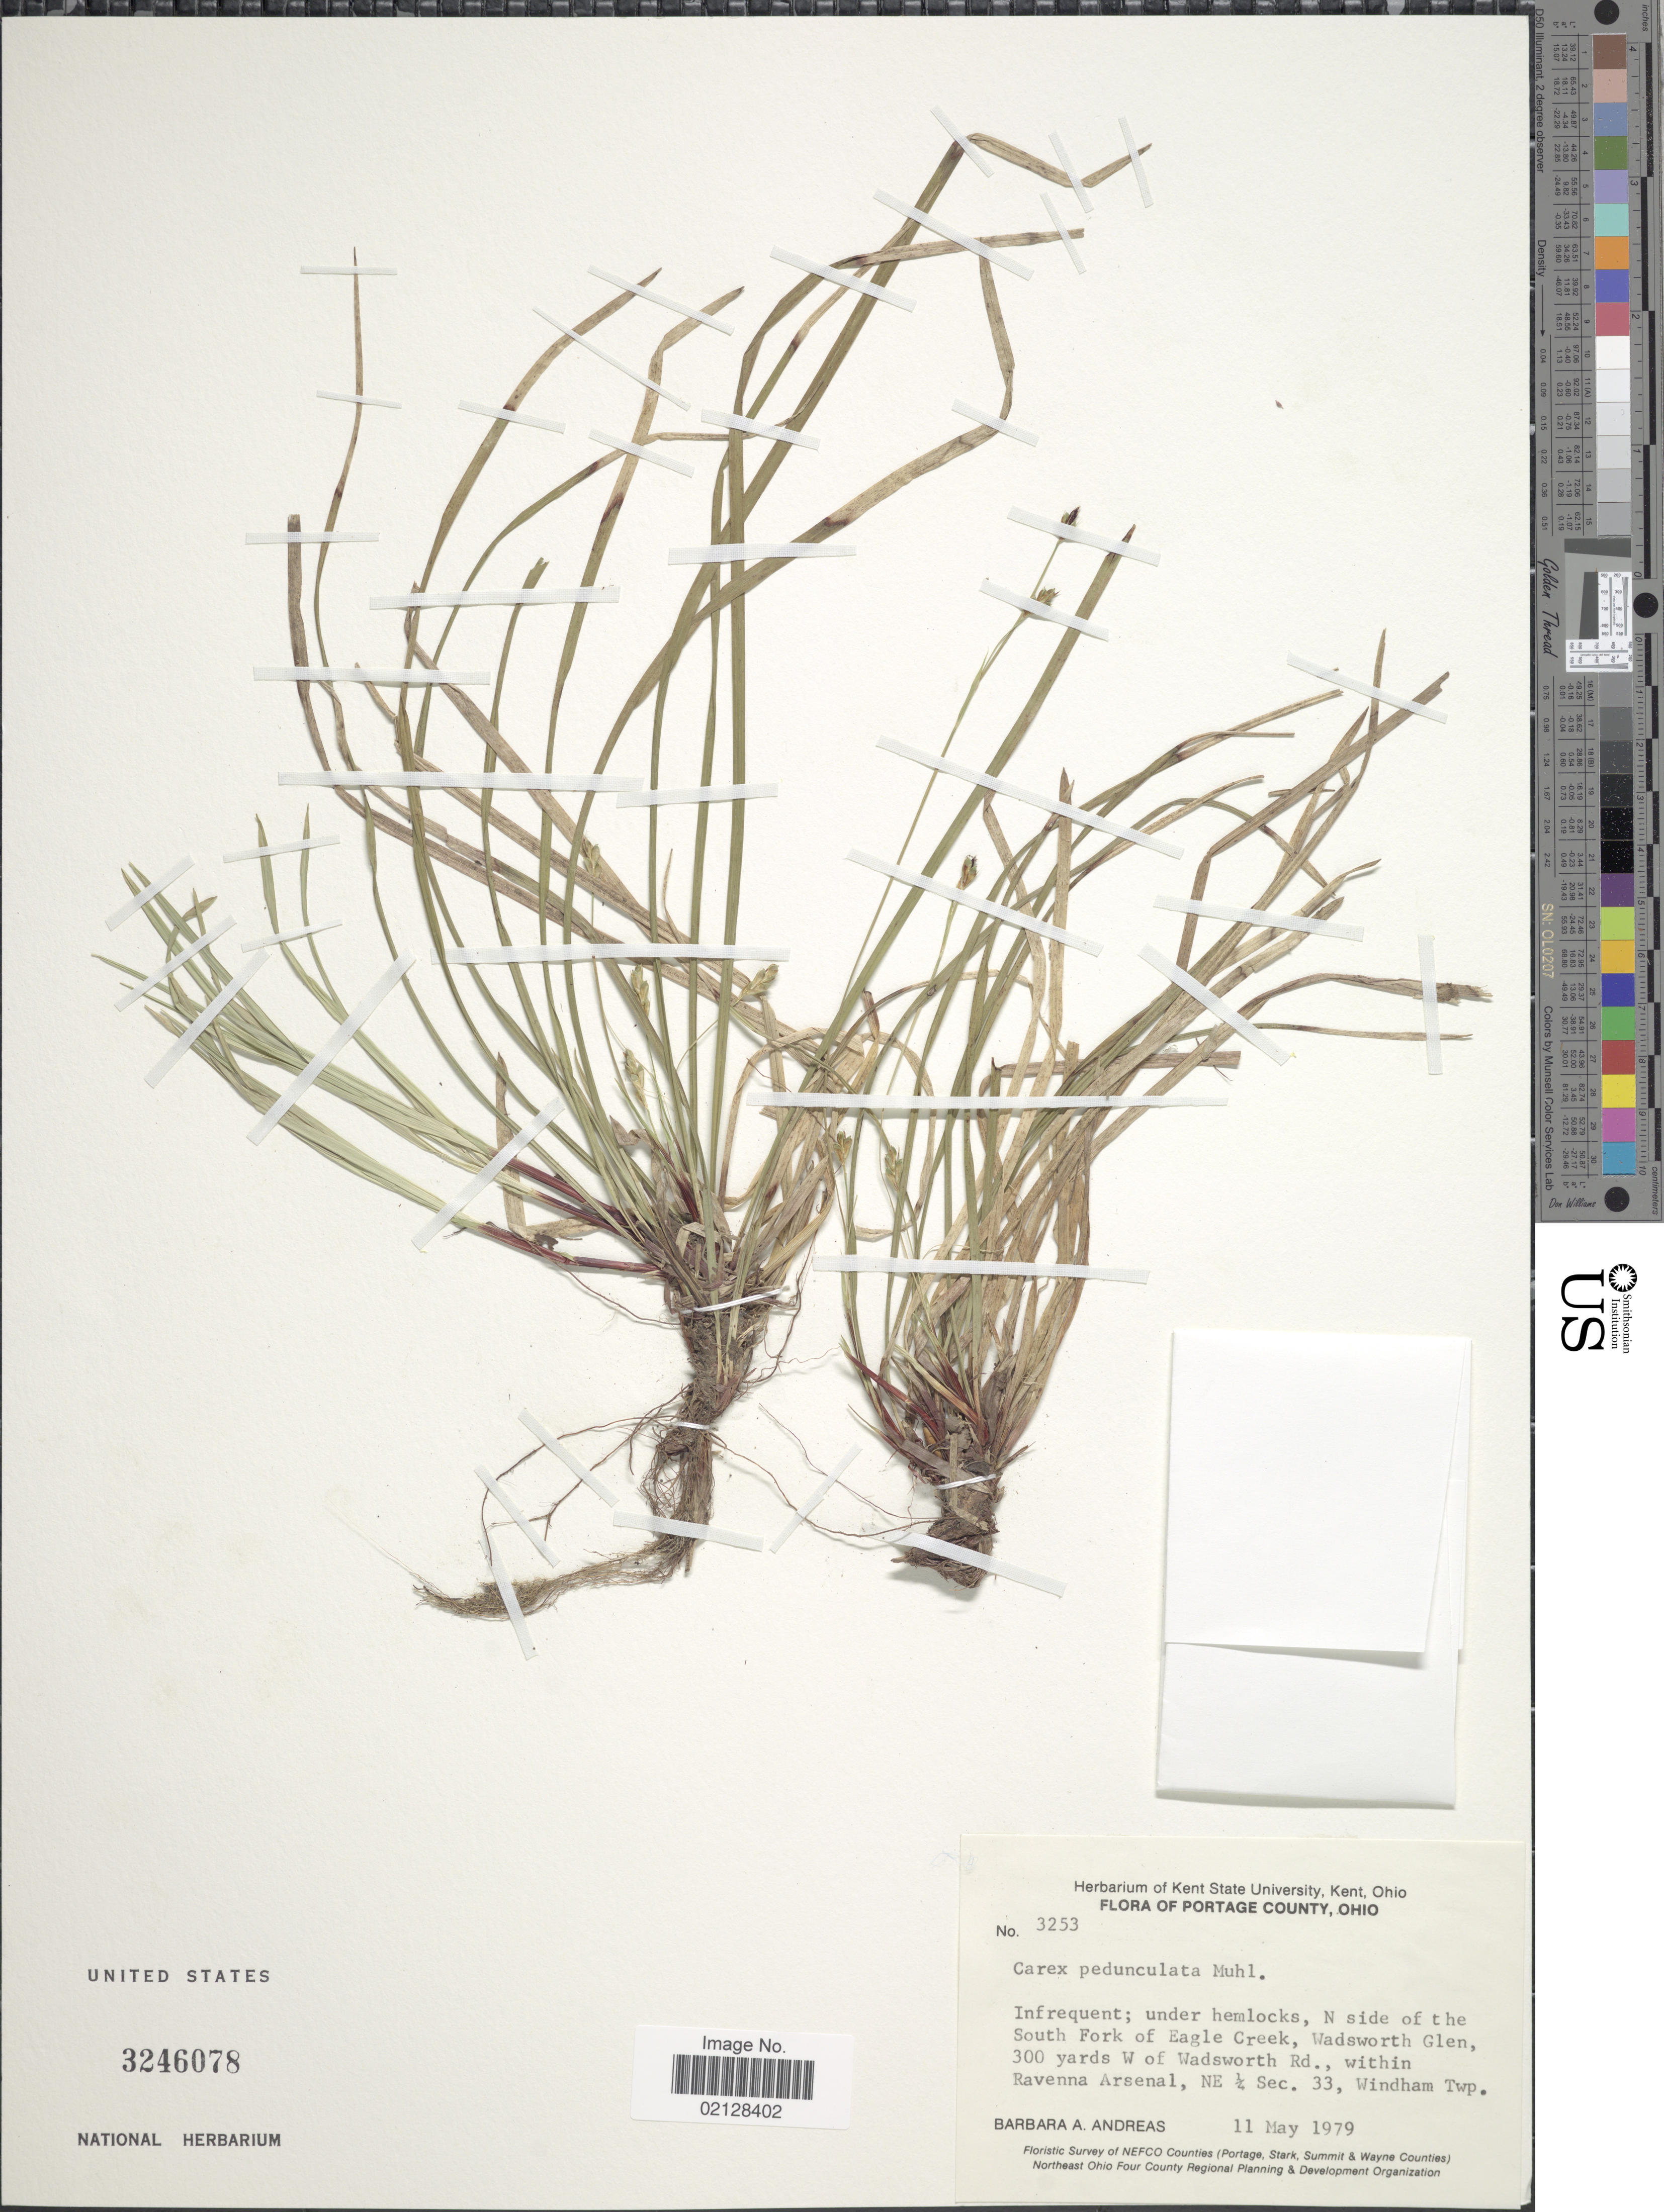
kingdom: Plantae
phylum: Tracheophyta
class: Liliopsida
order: Poales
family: Cyperaceae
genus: Carex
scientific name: Carex pedunculata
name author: Muhl. ex Willd.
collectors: B. A. Andreas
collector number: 3253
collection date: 1979-05-11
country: United States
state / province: Ohio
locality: Portage County, Ohio, Under hemlocks, N side of the South Fork of Eagle Creek, Wadsworth Glen, 300 yards W of Wadsworth Rd., within Ravenna Arsenal, NE ¼ Sec. 33, Windham Twp.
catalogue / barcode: US 3246078